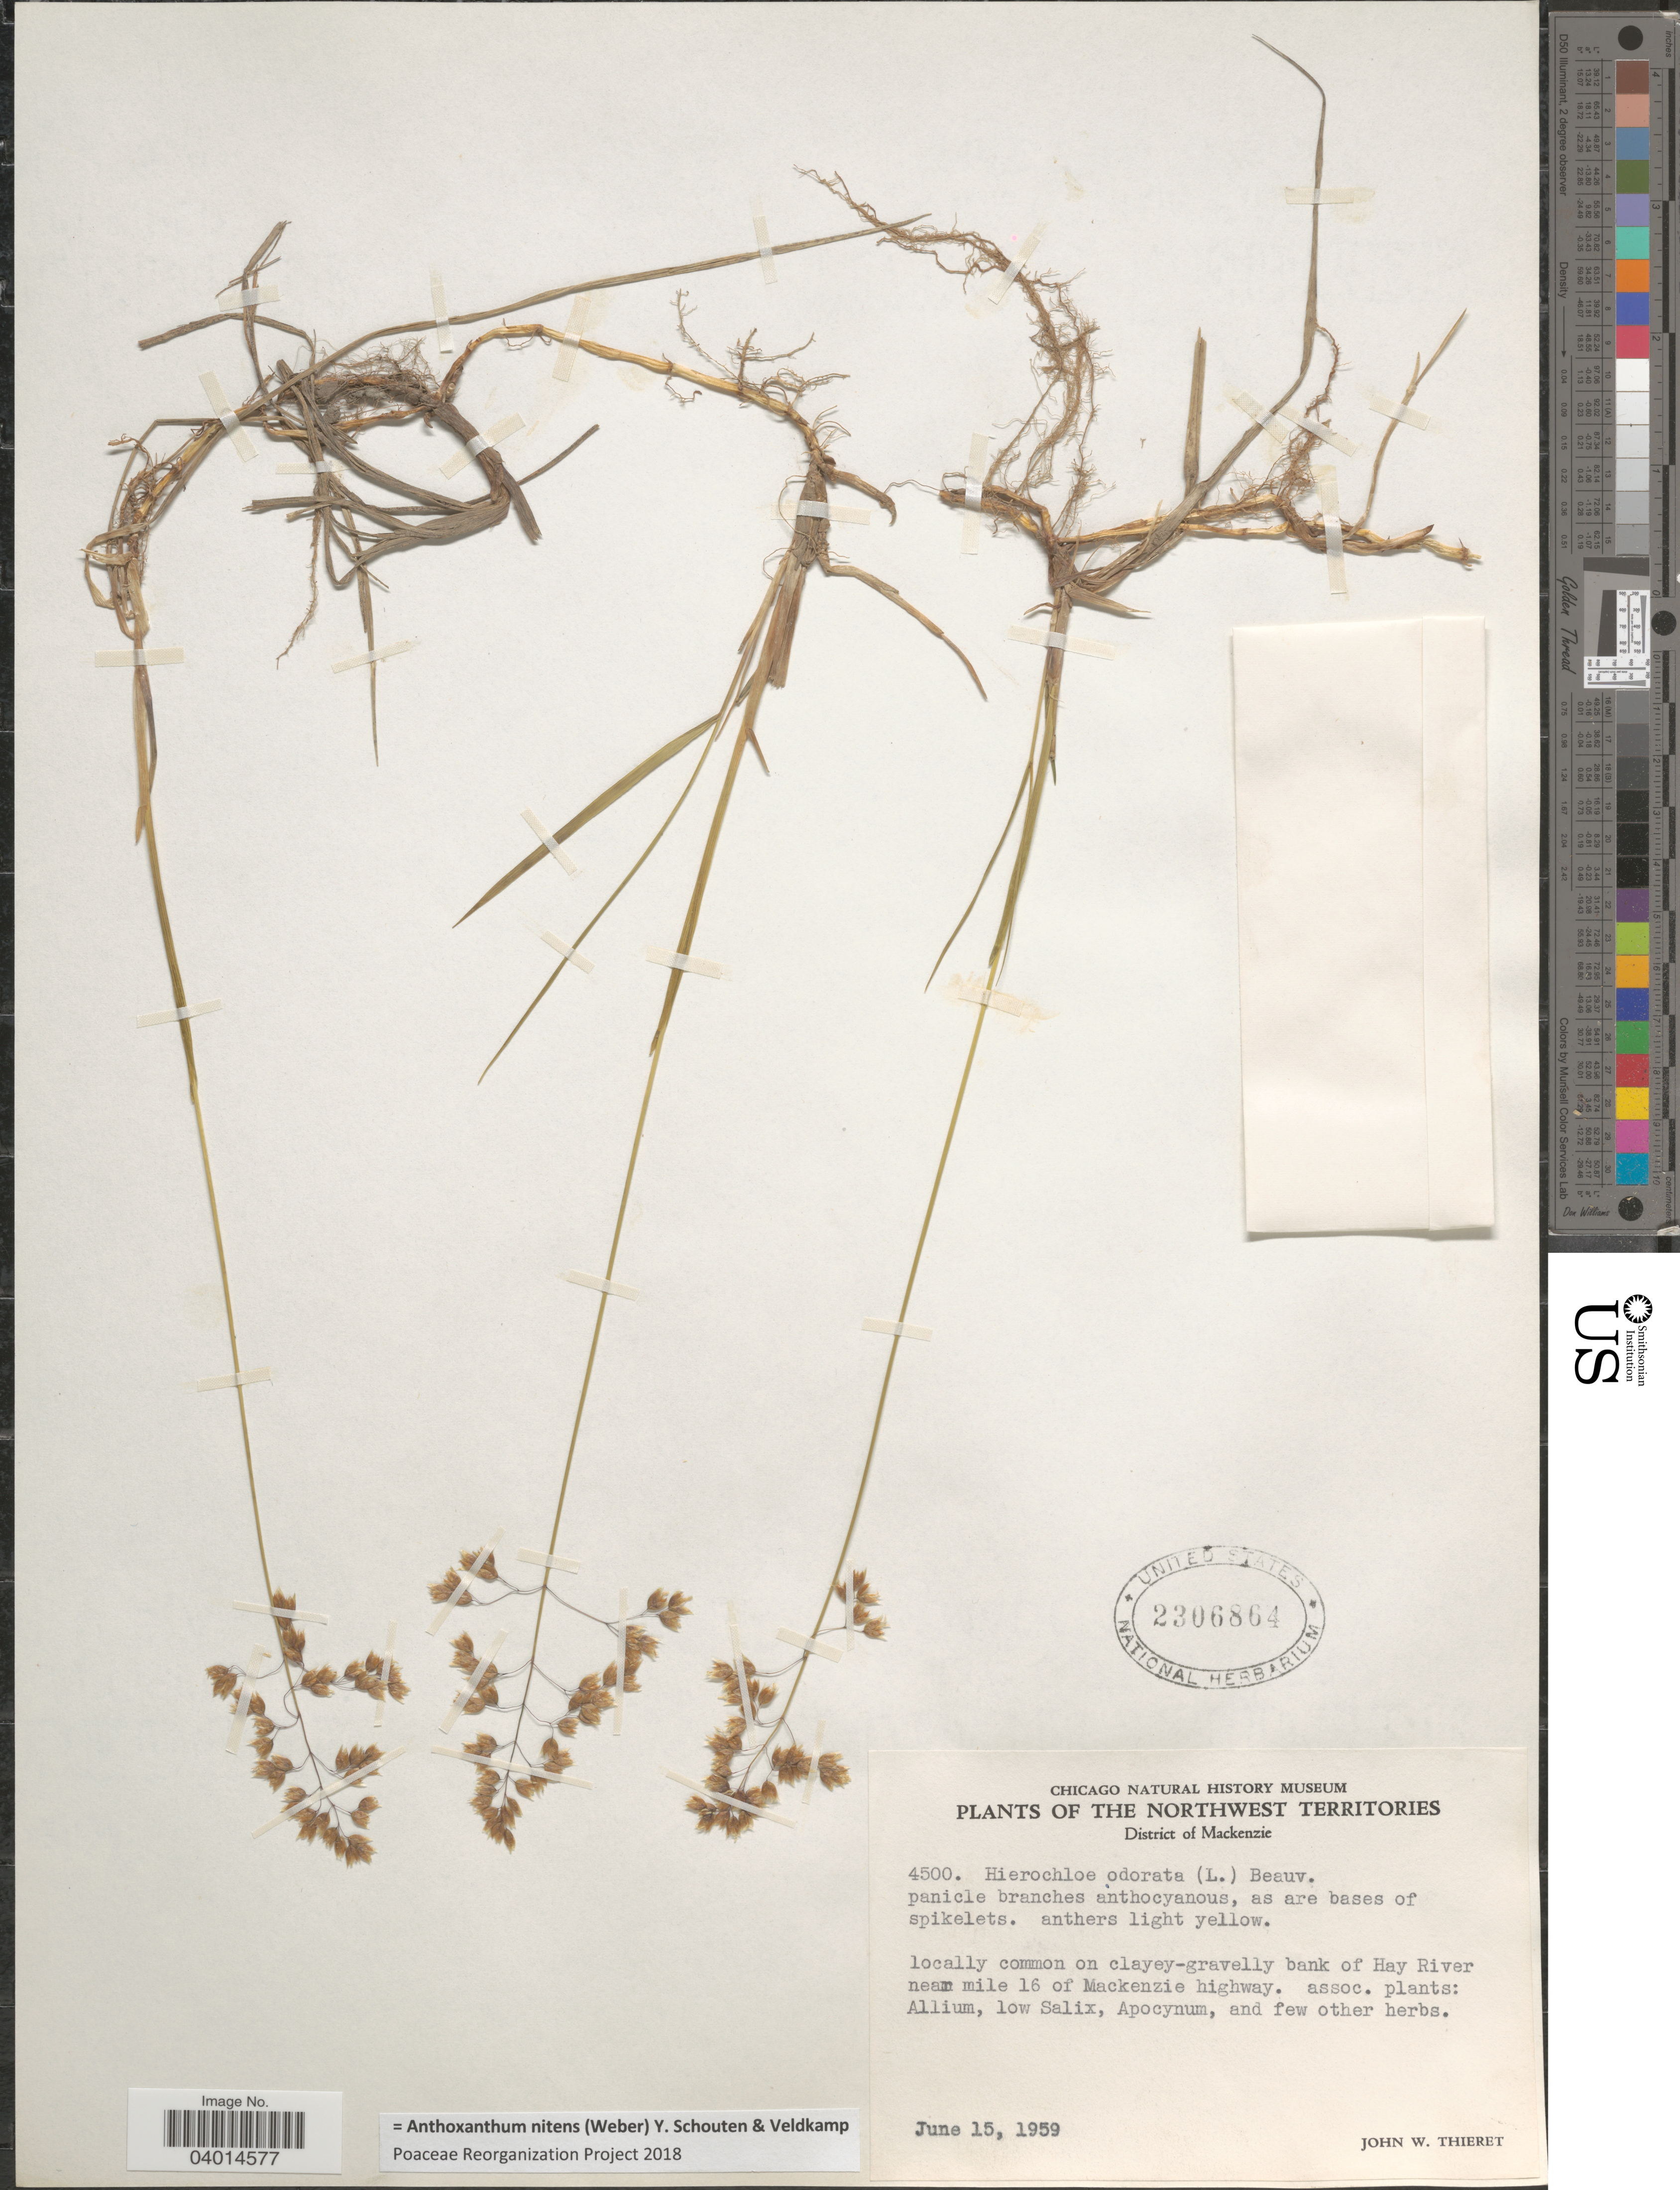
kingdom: Plantae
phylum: Tracheophyta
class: Liliopsida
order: Poales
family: Poaceae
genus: Anthoxanthum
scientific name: Anthoxanthum nitens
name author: (G.H. Weber) R.T.A. Schouten & Veldkamp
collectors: J. W. Thieret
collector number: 4500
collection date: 1959-06-15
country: Canada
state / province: Northwest Territories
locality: District of Mackenzie. Bank of Hay River near mile 16 of Mackenzie highway.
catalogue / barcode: US 2306864